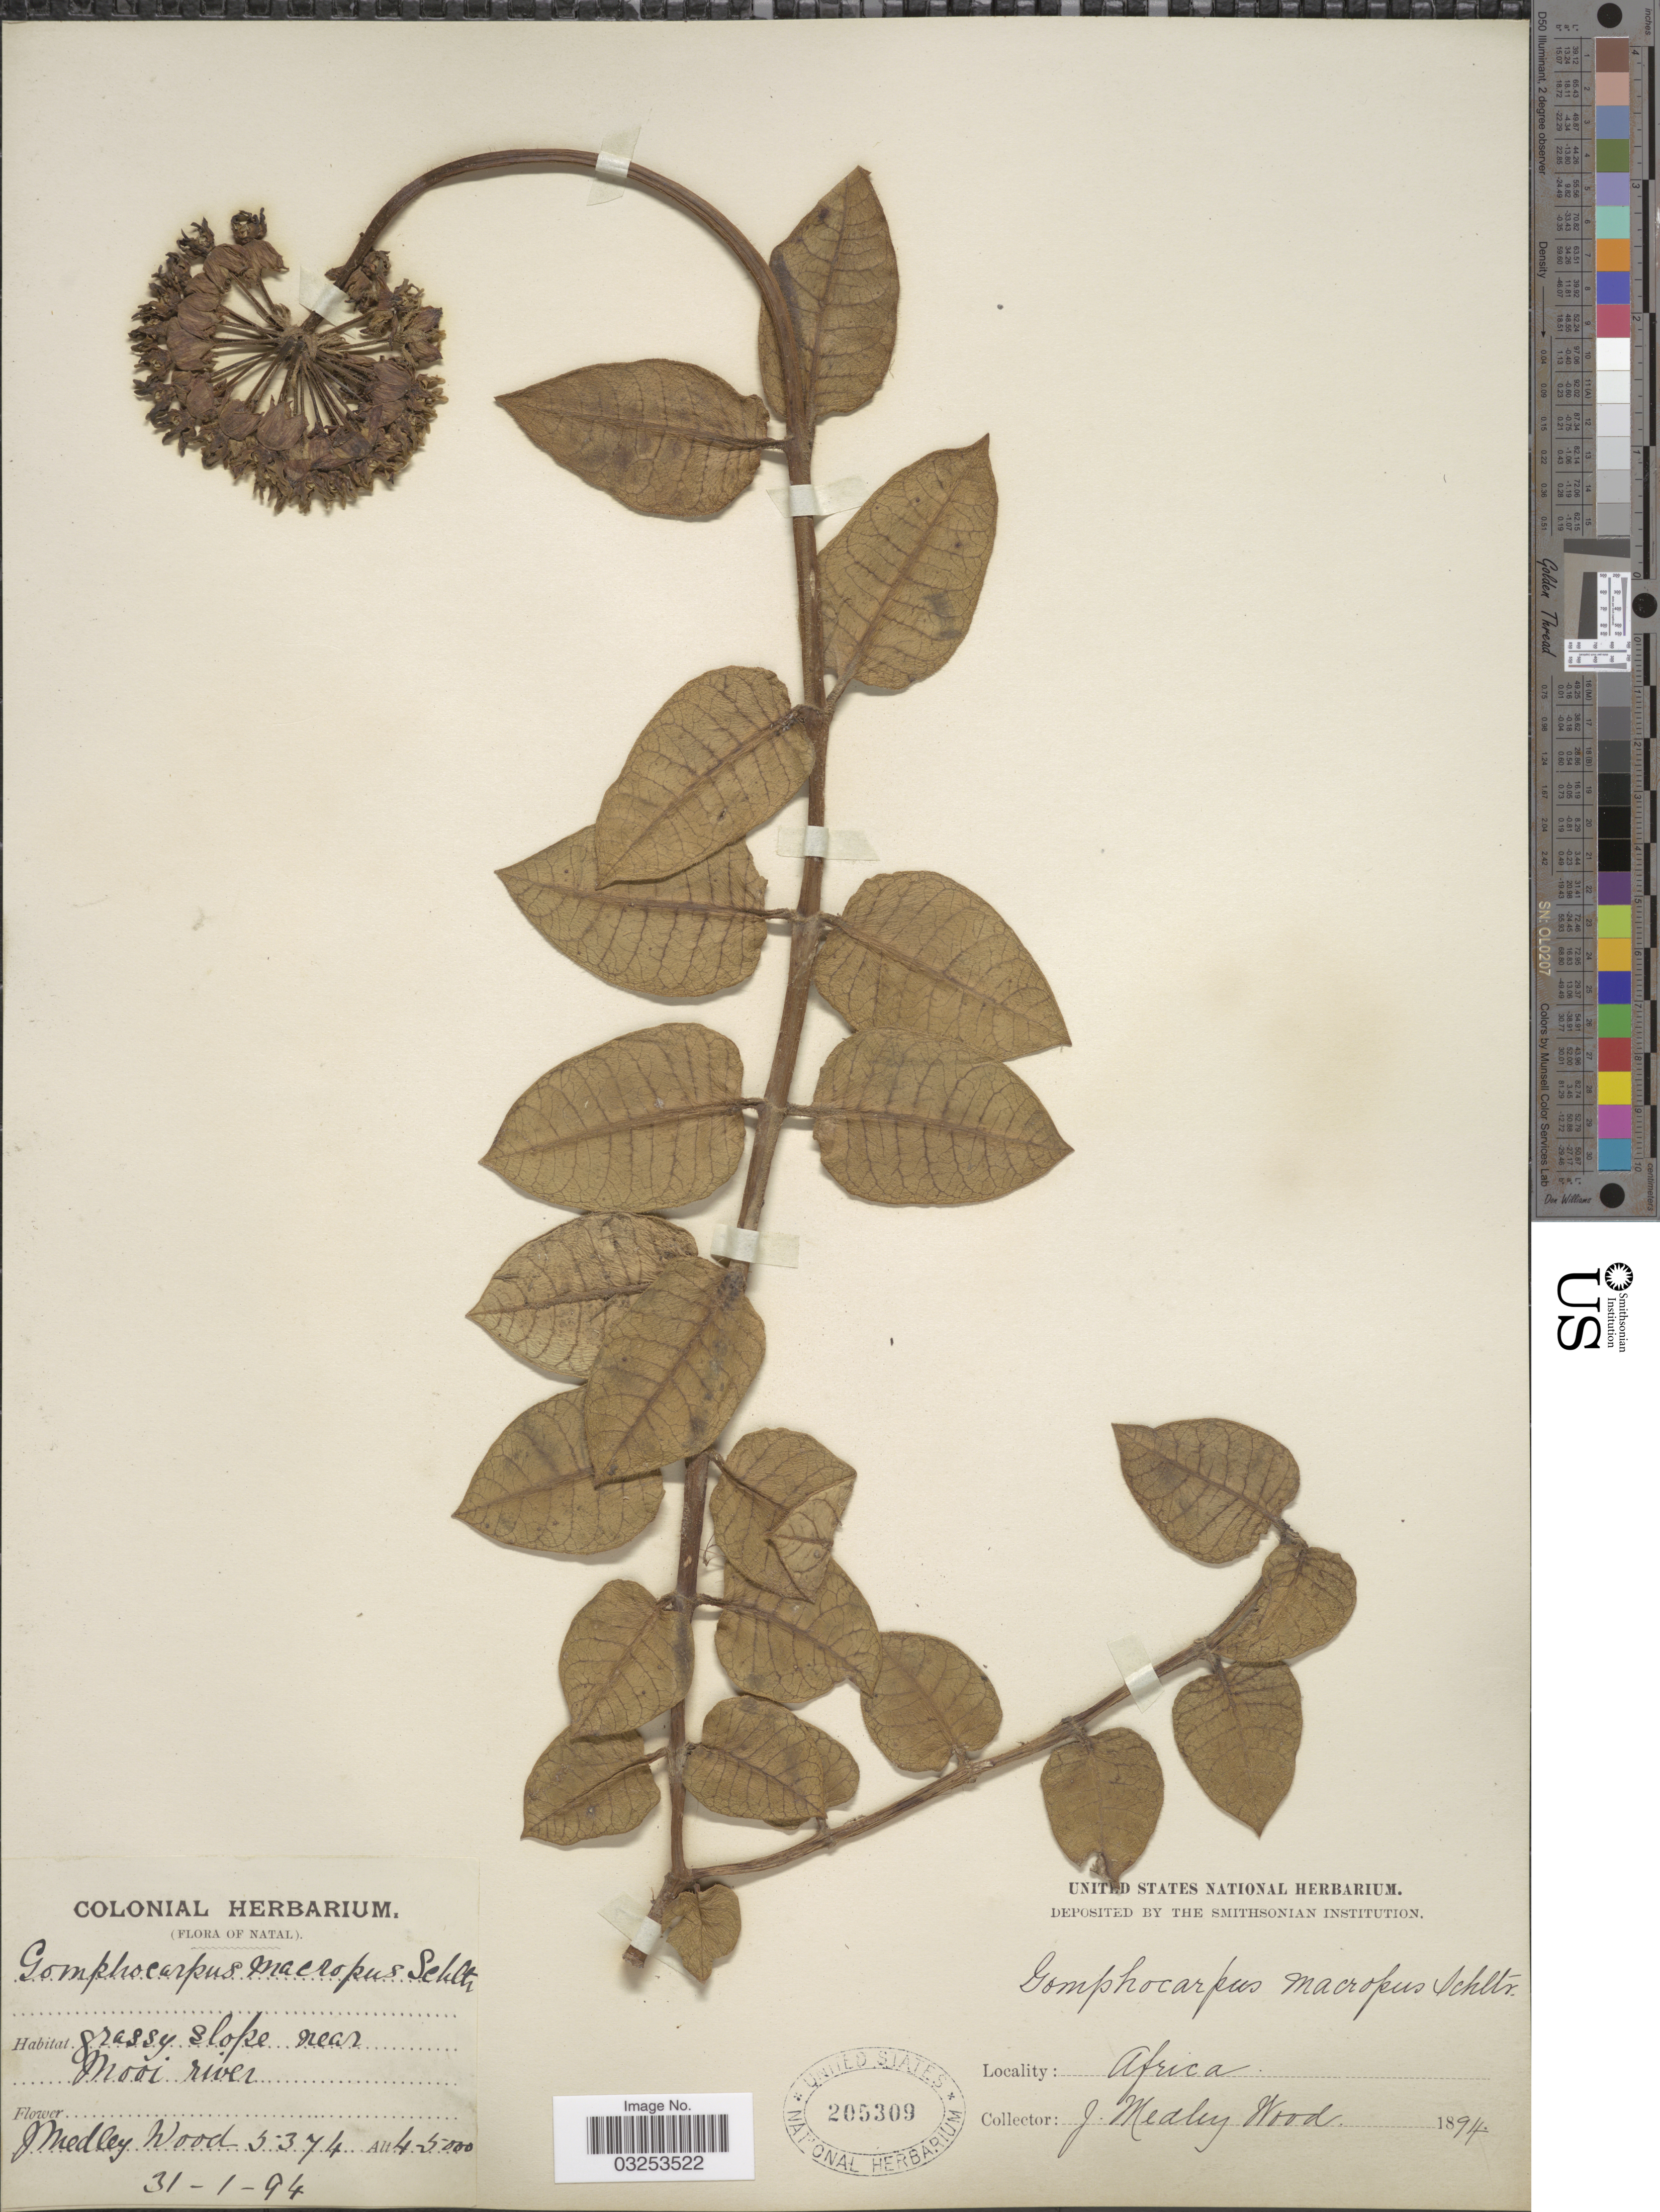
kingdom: Plantae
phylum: Tracheophyta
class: Magnoliopsida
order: Gentianales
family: Apocynaceae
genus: Gomphocarpus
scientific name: Gomphocarpus macropus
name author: Schltr.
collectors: J. Medley Wood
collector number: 5374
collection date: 1894-01-31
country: South Africa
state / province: KwaZulu-Natal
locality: Natal. Grassy slope near Mooi river.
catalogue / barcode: US 205309